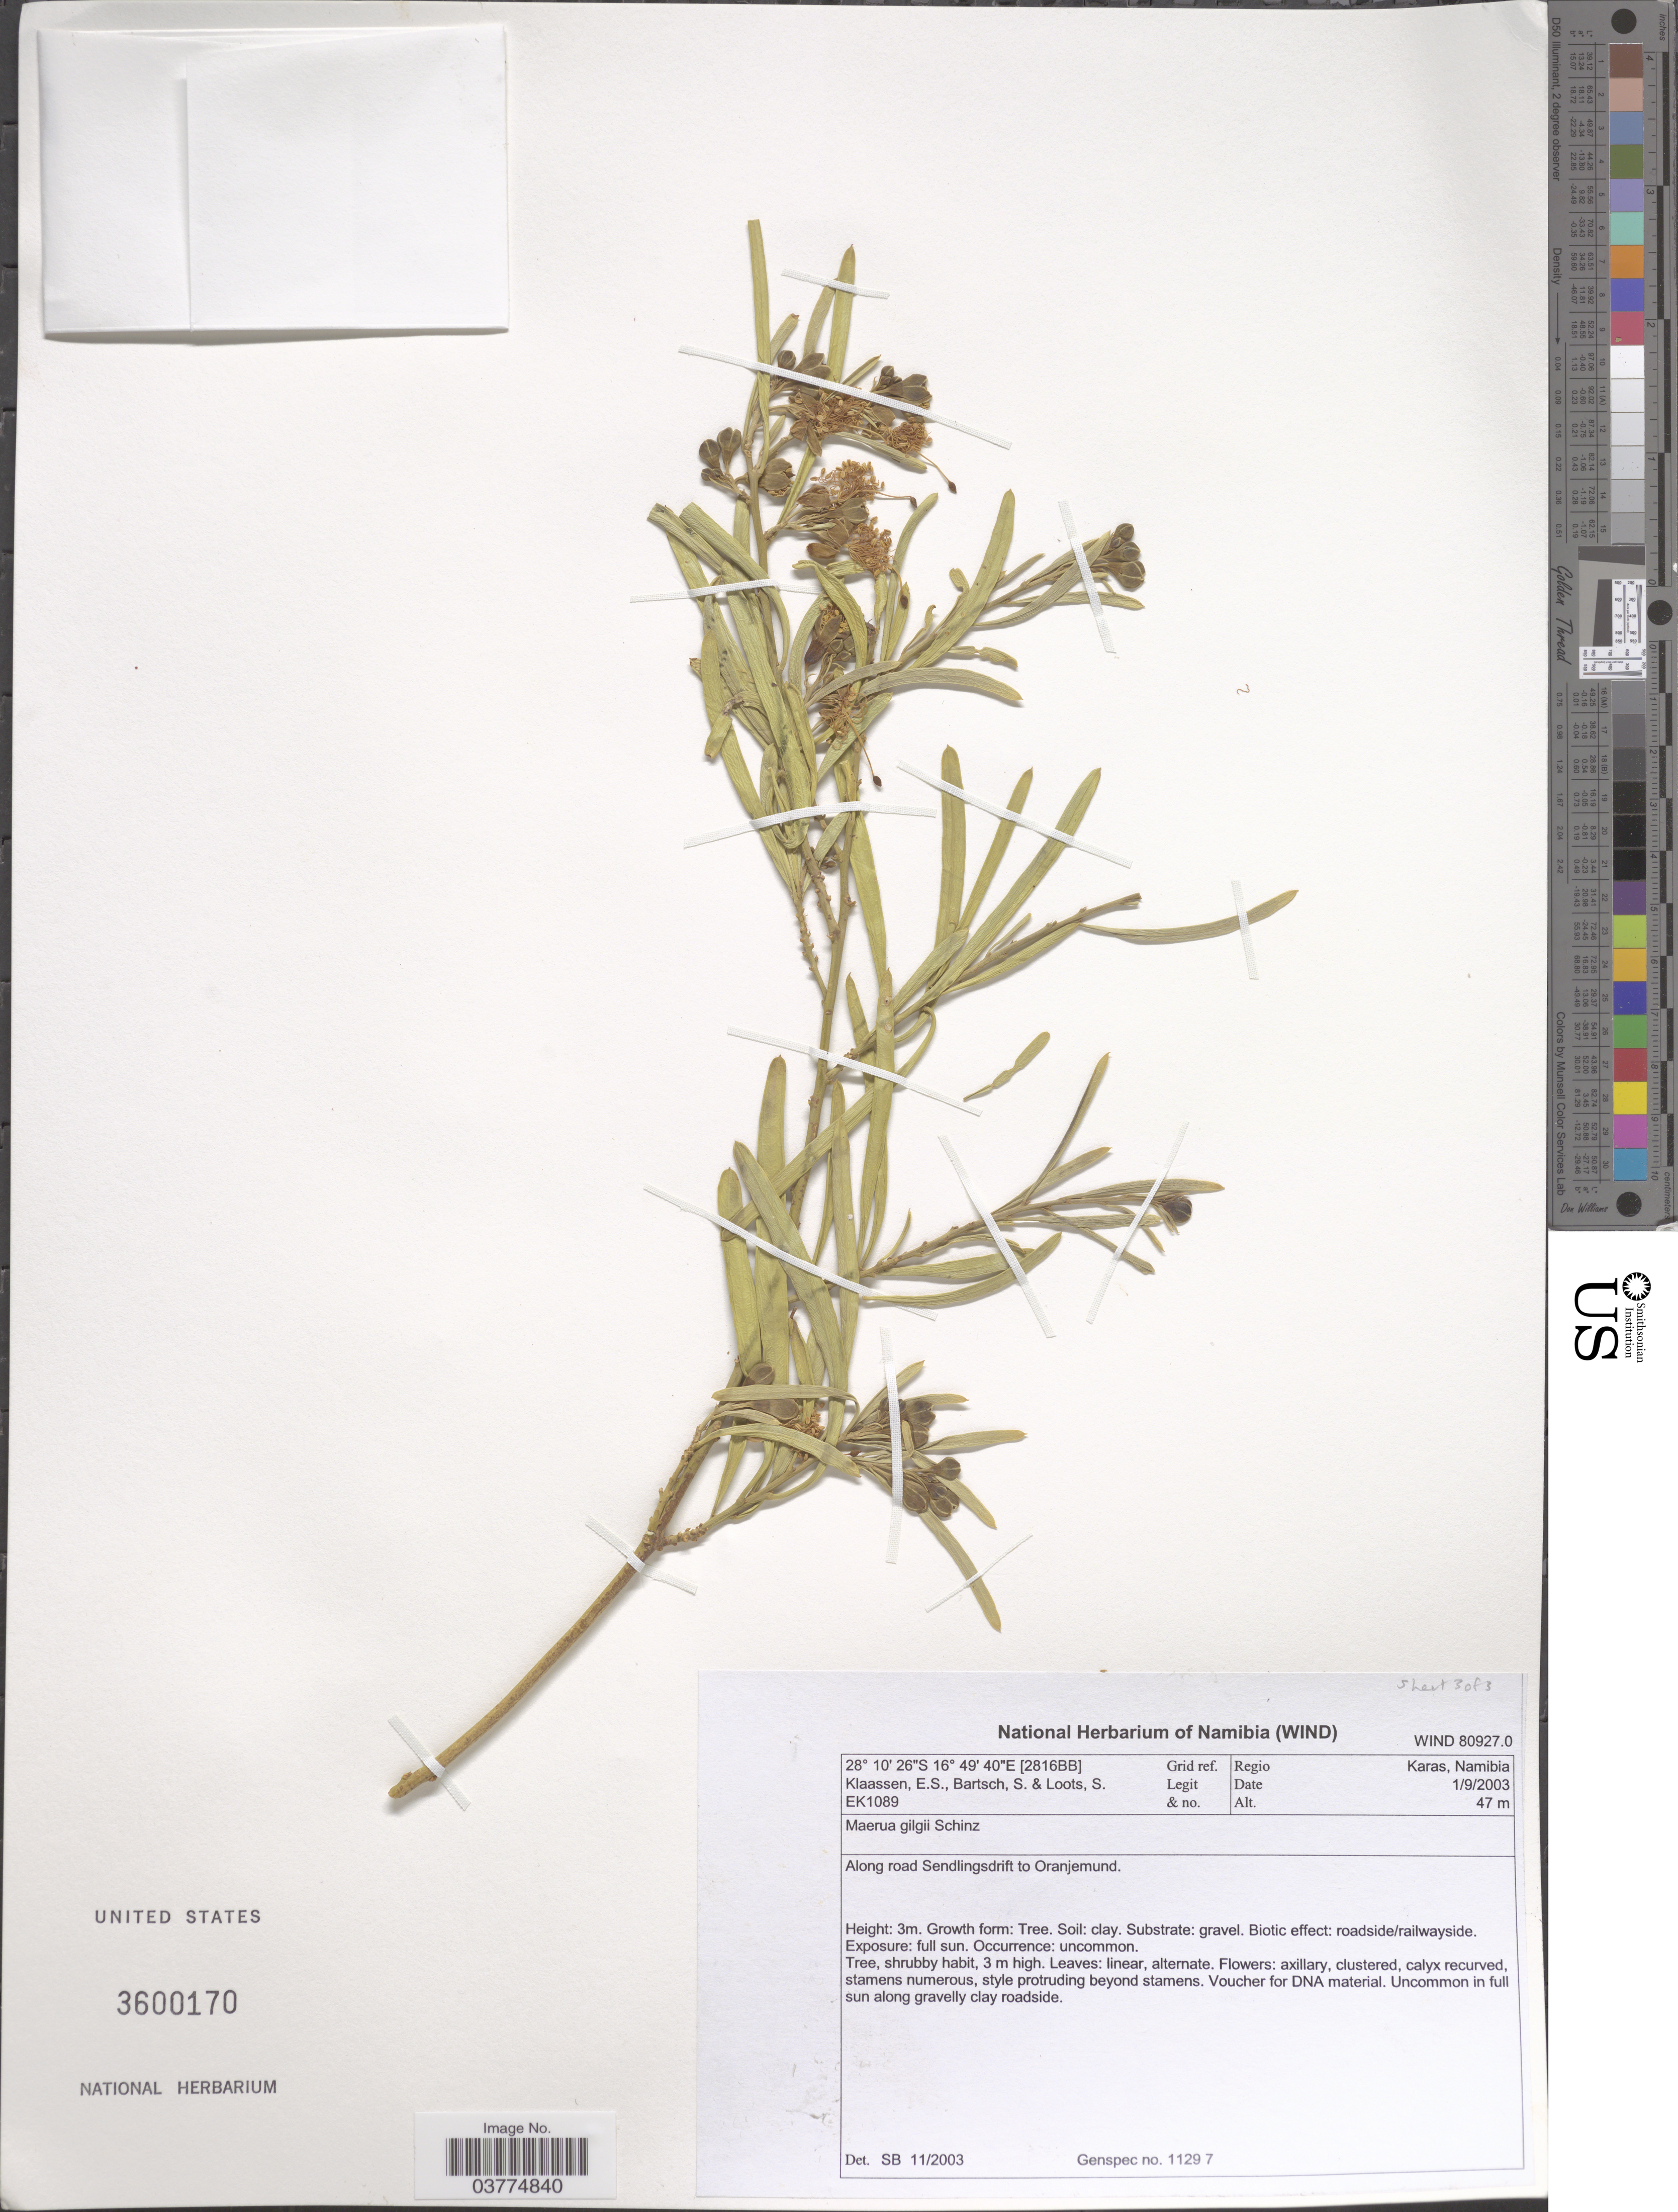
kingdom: Plantae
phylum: Tracheophyta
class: Magnoliopsida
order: Brassicales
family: Capparaceae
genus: Maerua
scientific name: Maerua gilgii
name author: Schinz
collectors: E. S. Klaassen, S. Bartsch & S. Loots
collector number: EK1089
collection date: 2003-09-01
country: Namibia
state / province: Karas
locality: [2816BB] Grid ref., Regio Karas. Along road Senlingsdrift to Oranjemund.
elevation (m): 47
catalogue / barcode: US 3600170